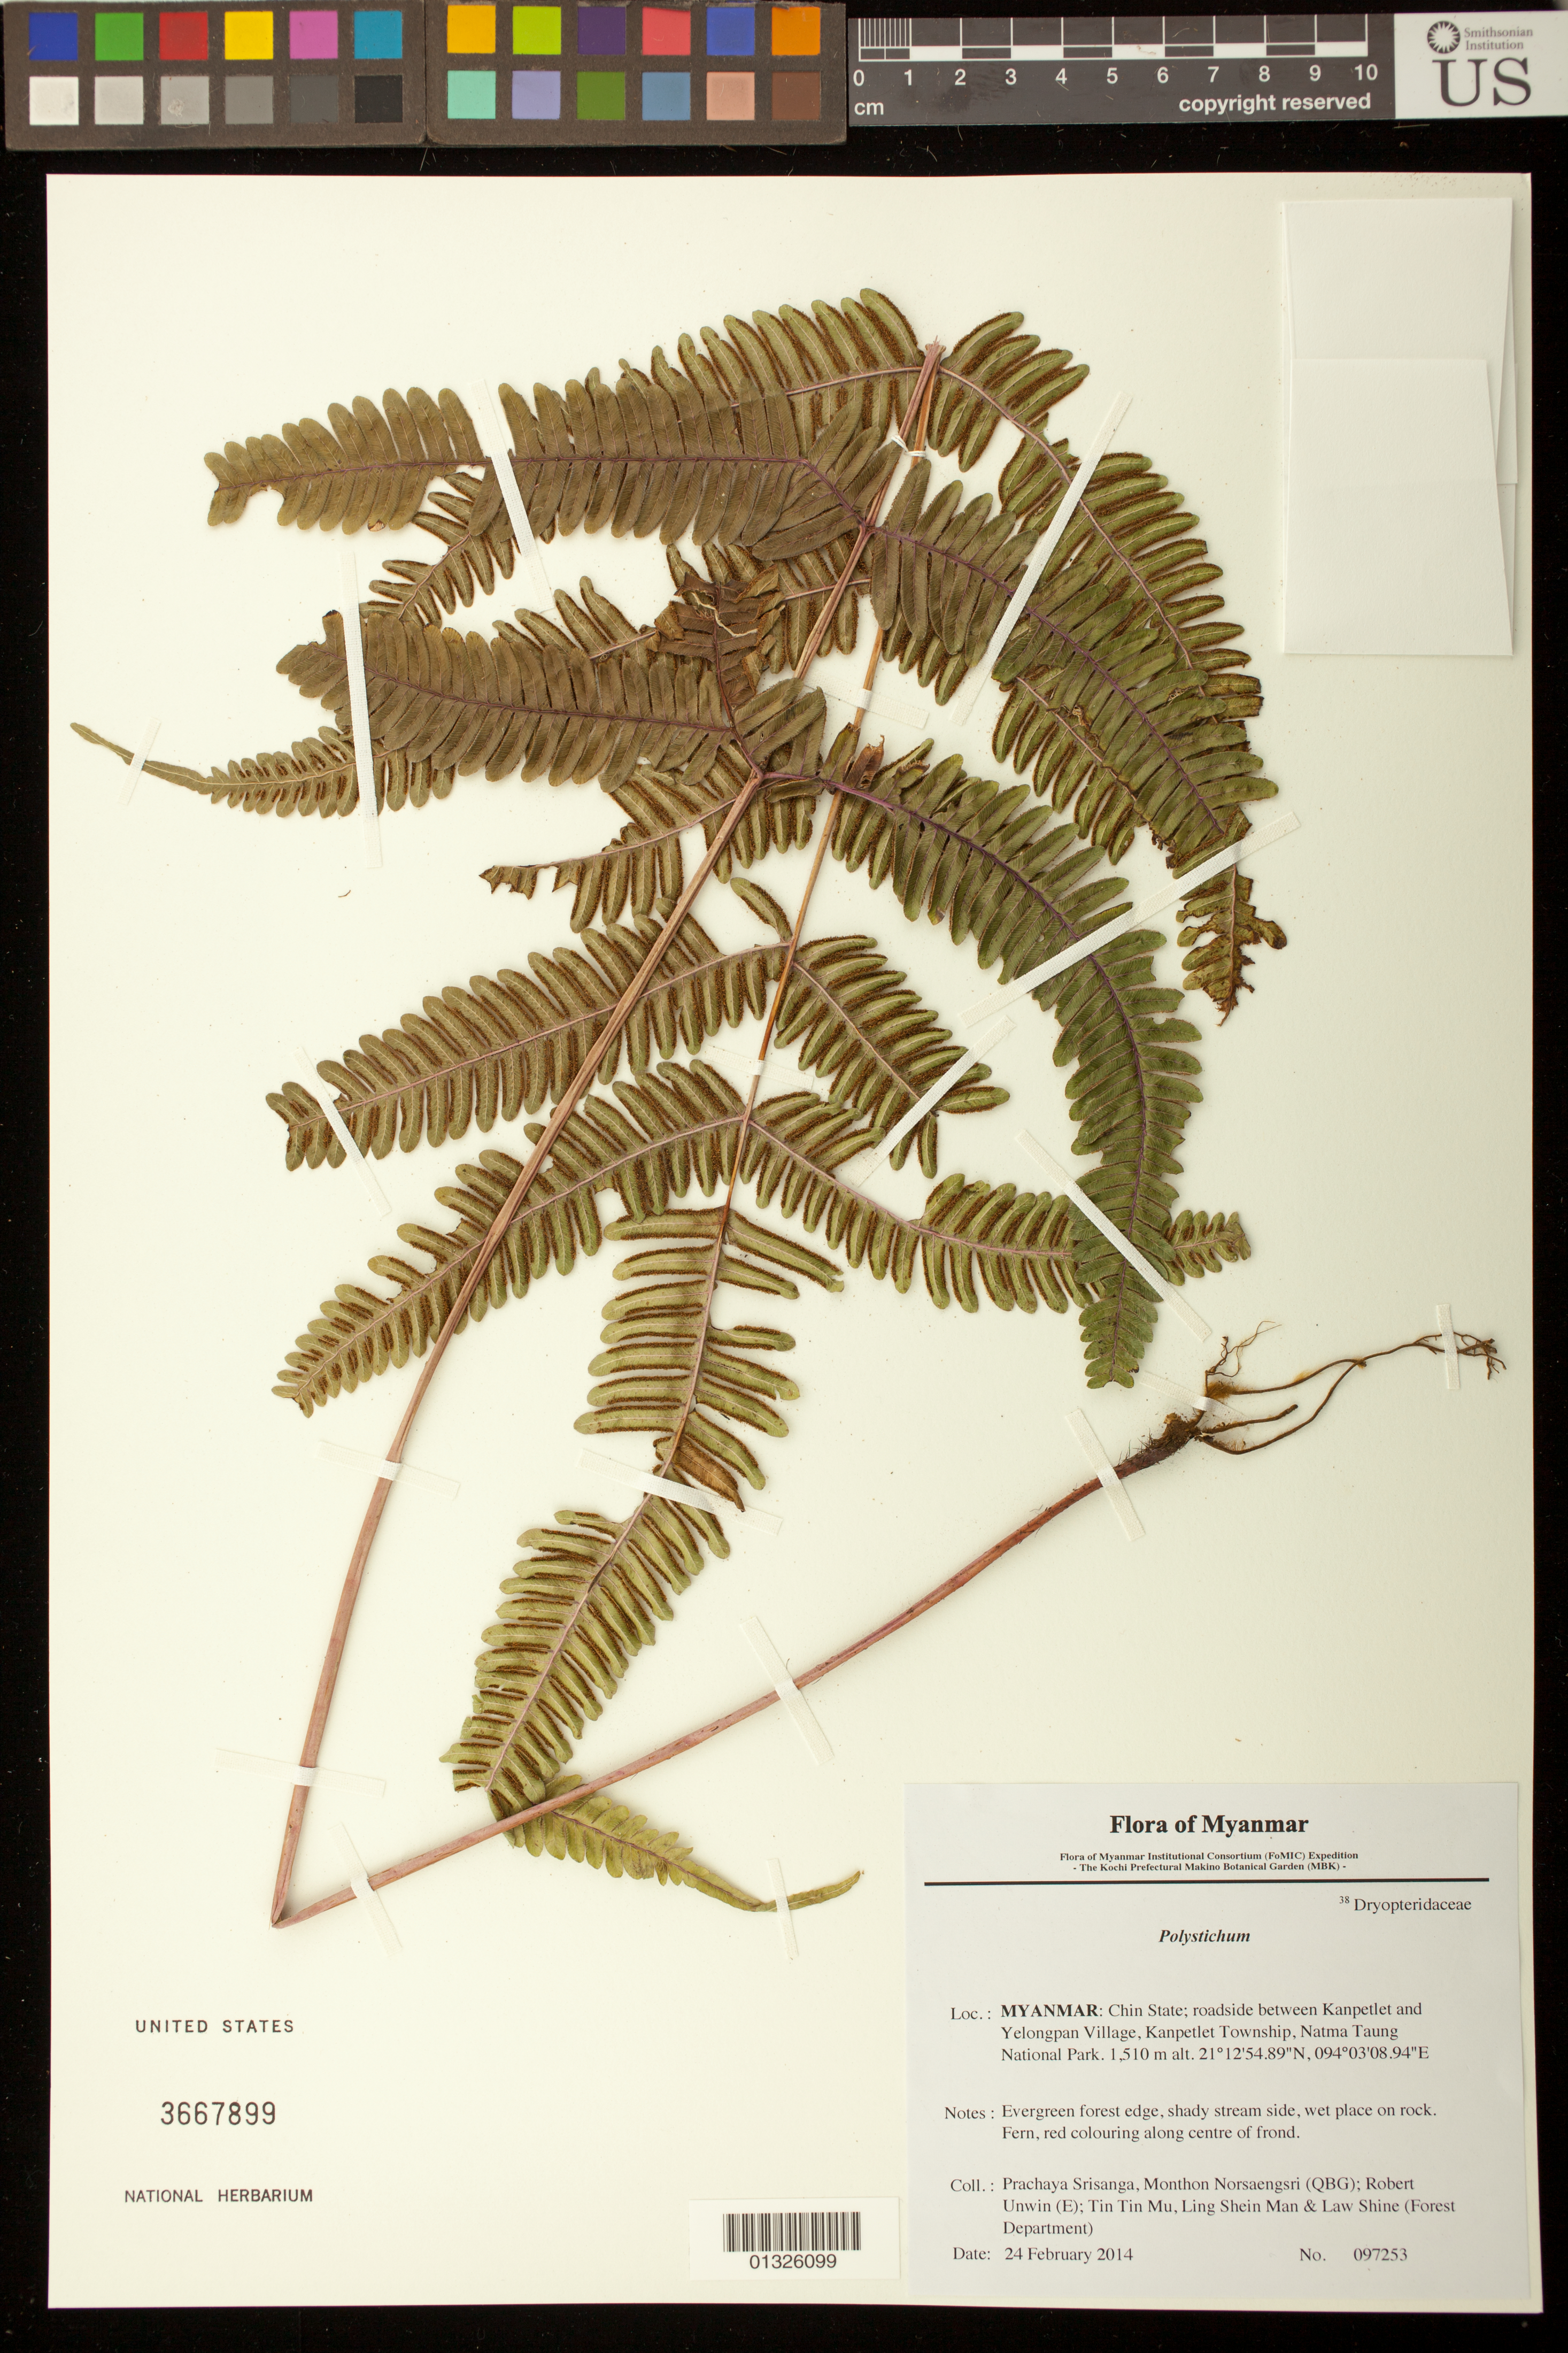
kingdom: Plantae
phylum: Tracheophyta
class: Polypodiopsida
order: Polypodiales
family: Dryopteridaceae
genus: Polystichum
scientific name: Polystichum sp.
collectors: P. Srisanga, M. Norsaengsri, R. Unwin, Tin Tin Mu, Ling Shein Man & L. Shine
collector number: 97253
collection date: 2014-02-24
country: Myanmar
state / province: Chin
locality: Roadside between Kanpetlet and Yelongpan Village, Kanpetlet Township, Natma Taung National Park.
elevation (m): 1510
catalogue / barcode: US 3667899